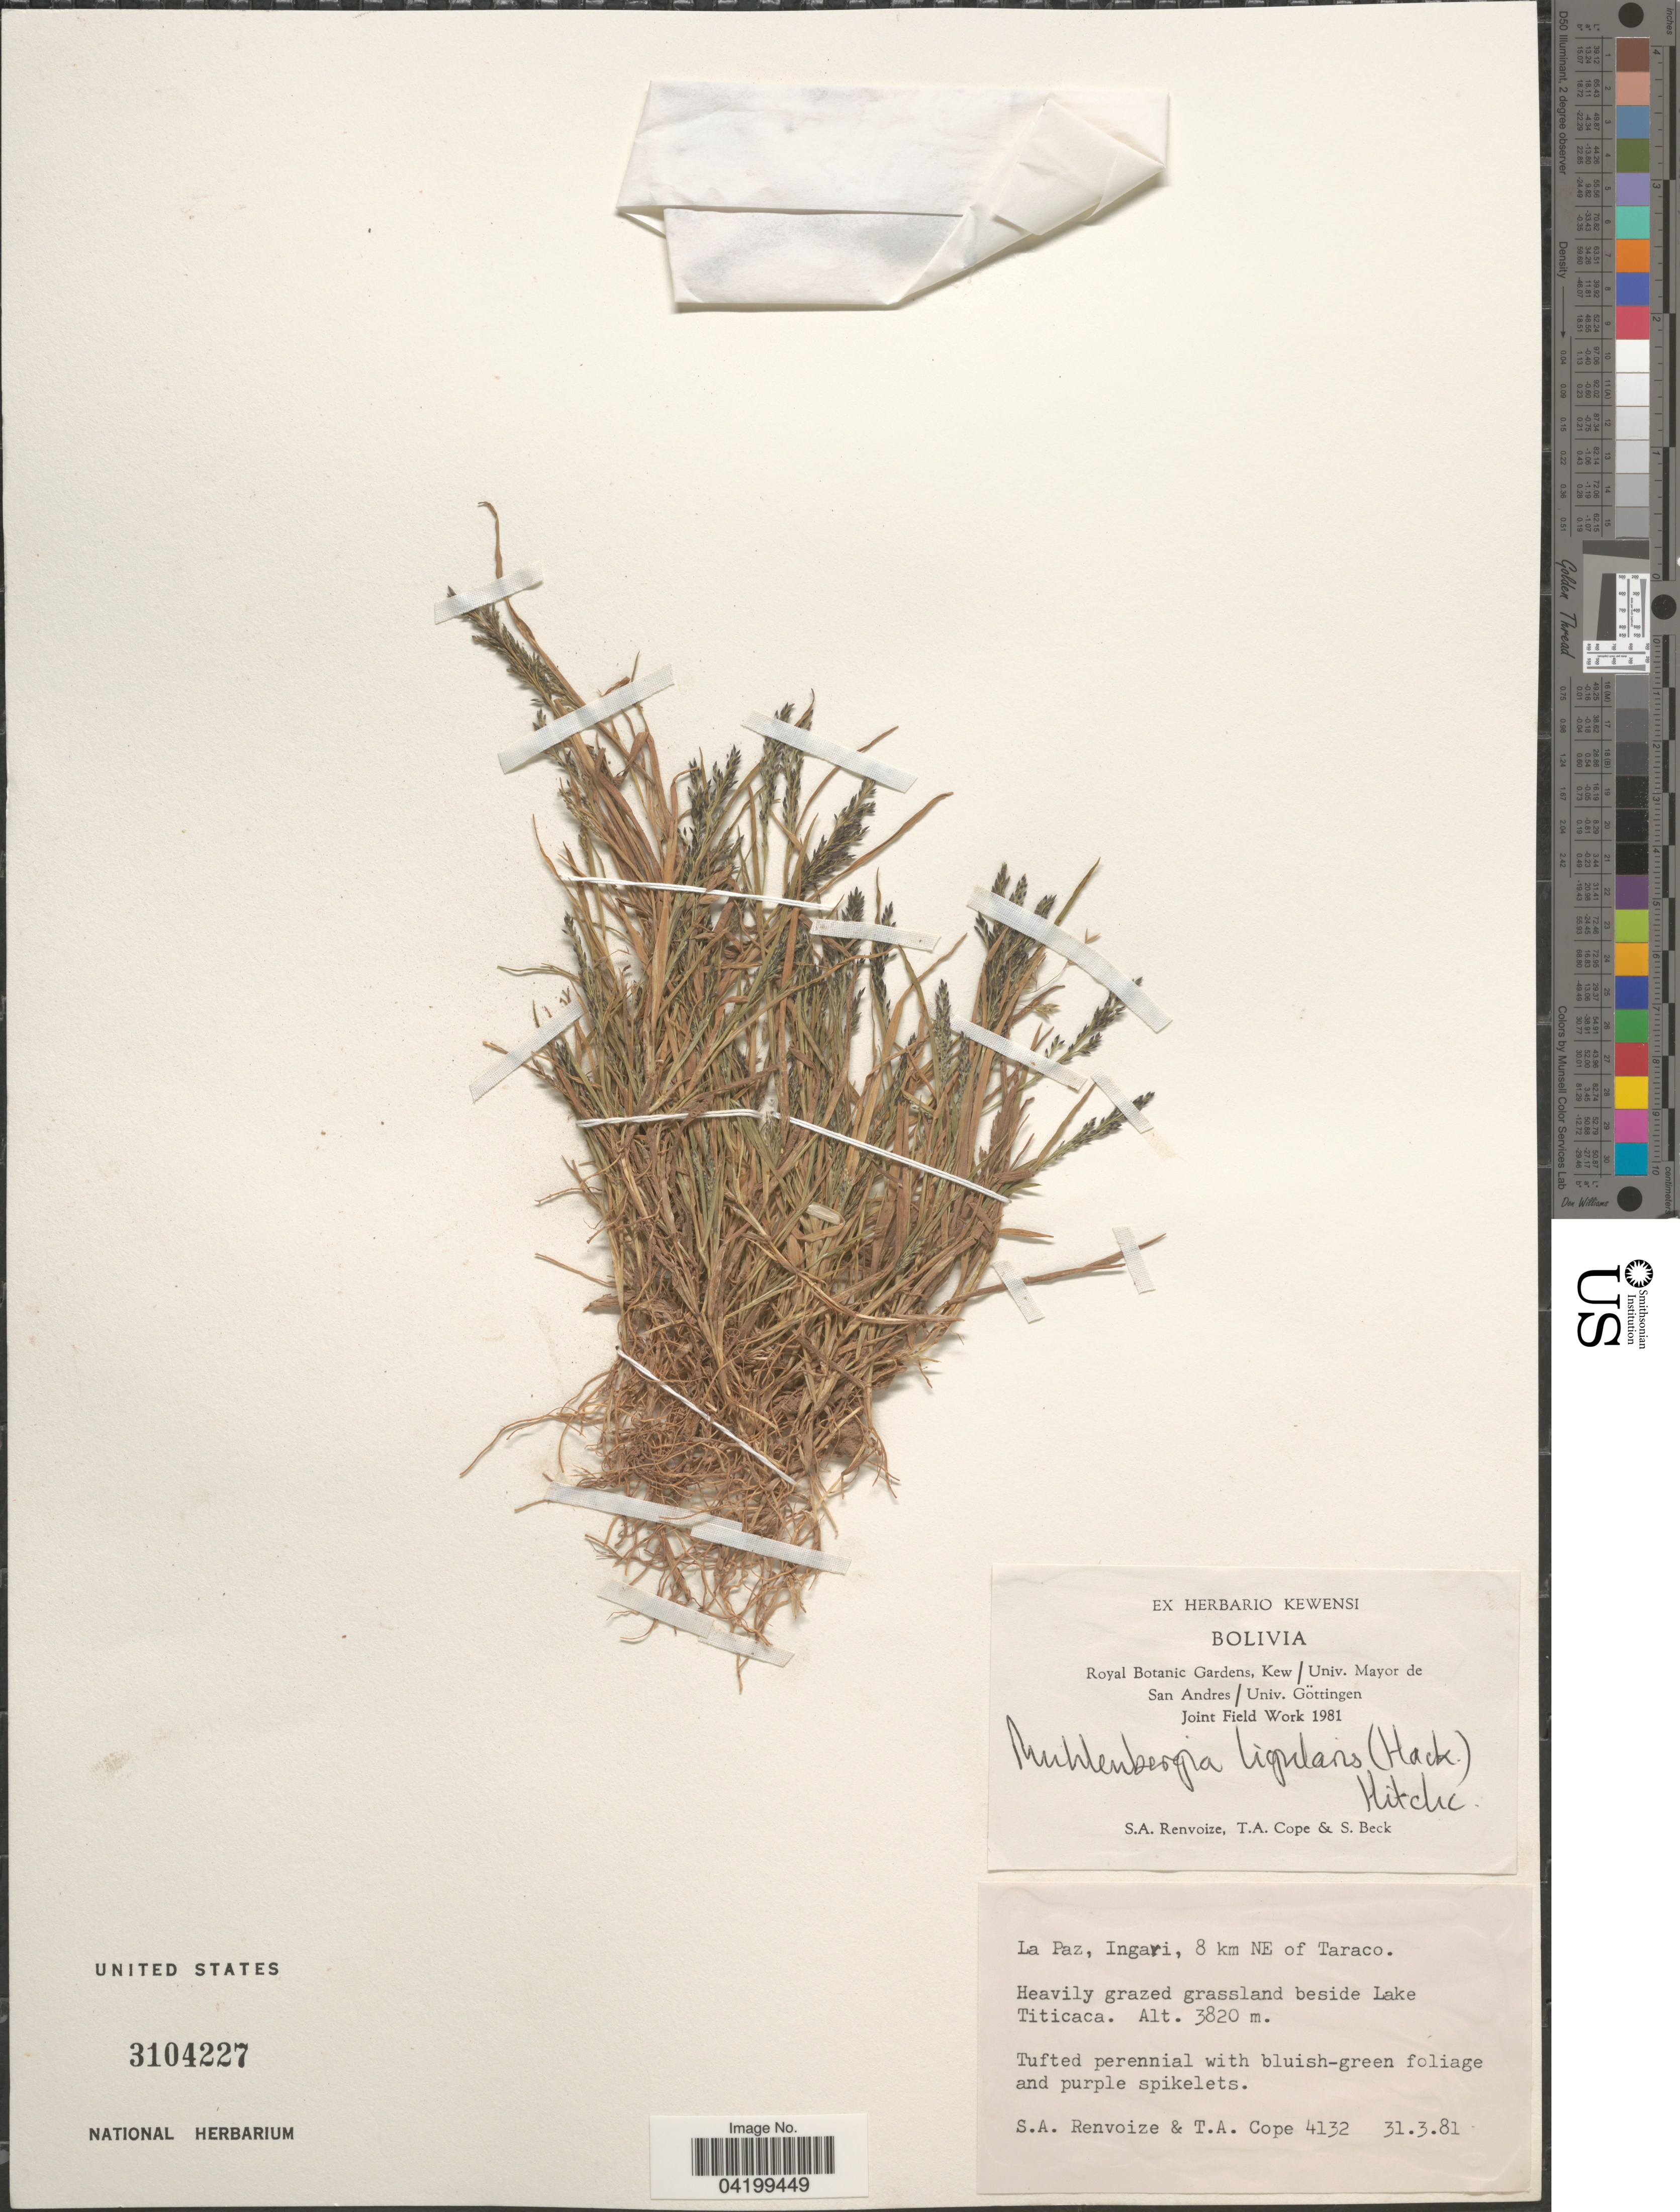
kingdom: Plantae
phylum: Tracheophyta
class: Liliopsida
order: Poales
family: Poaceae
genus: Muhlenbergia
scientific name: Muhlenbergia ligularis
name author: (Hack.) Hitchc.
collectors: S. A. Renvoize & T. A. Cope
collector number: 4132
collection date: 1981-03-31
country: Bolivia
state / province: La Paz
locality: Ingavi, 8 km NE of Taraco. Heavy grazed grassland beside Lake Titicaca.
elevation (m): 3820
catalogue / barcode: US 3104227